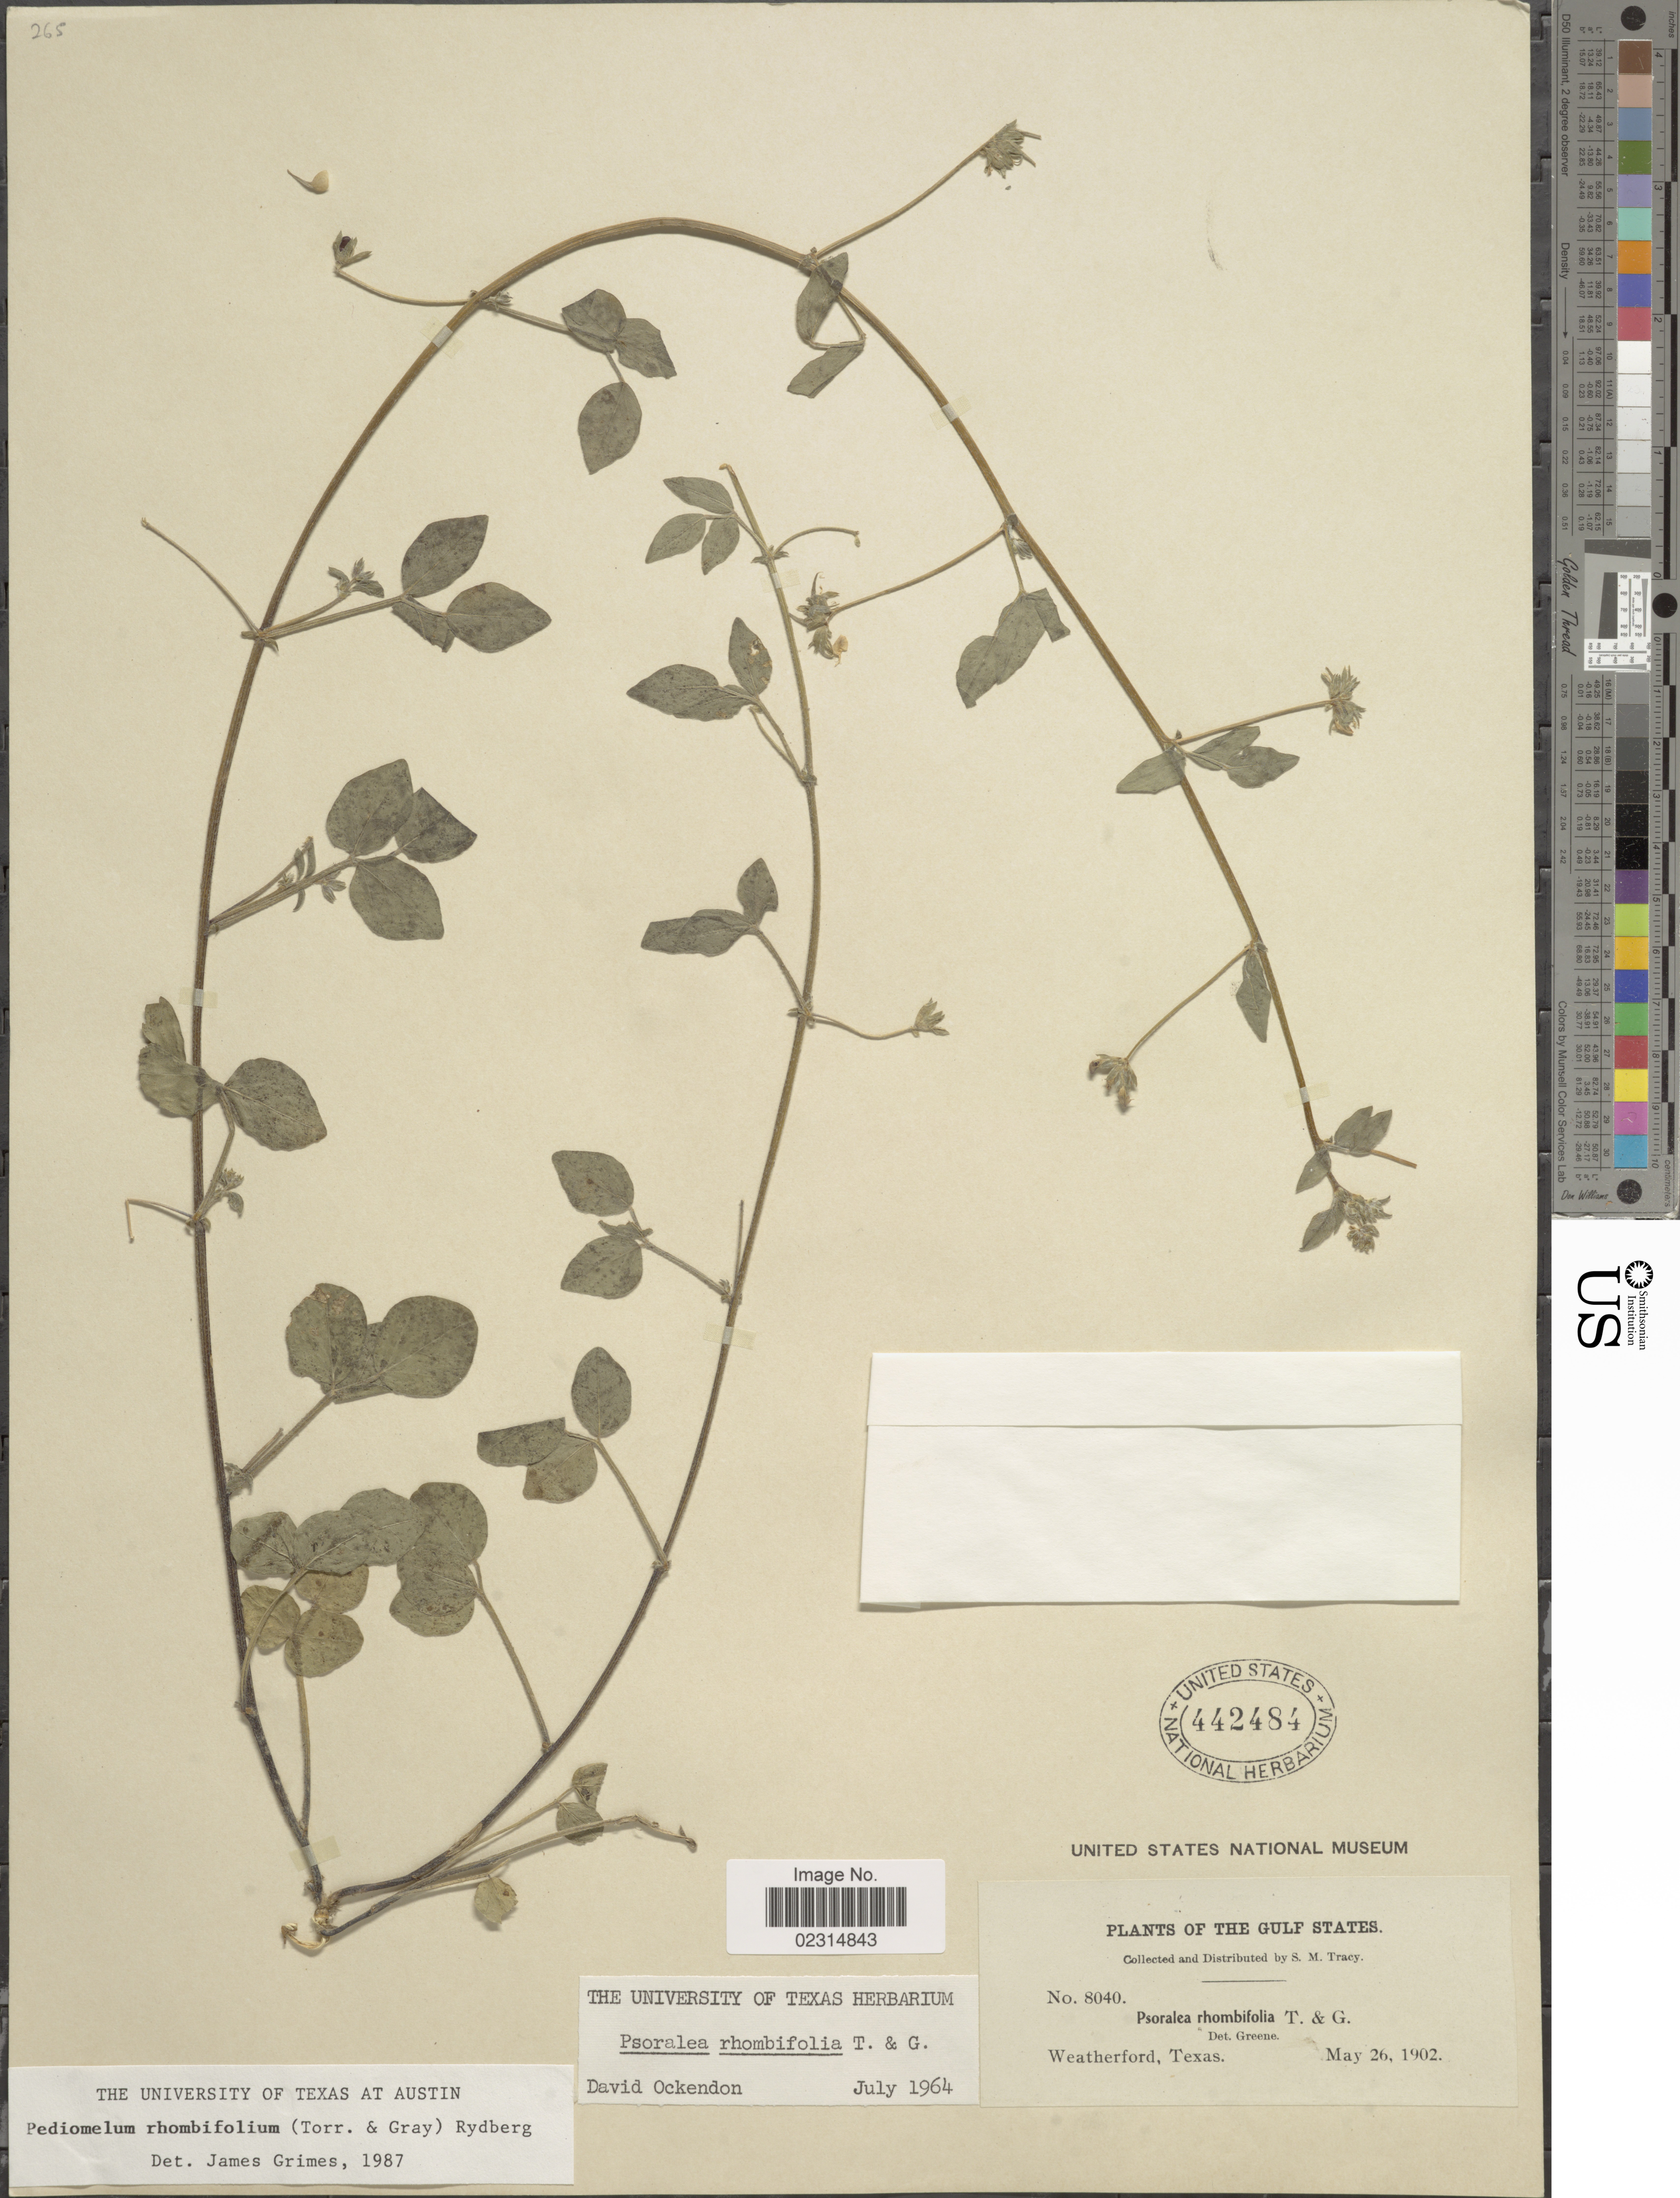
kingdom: Plantae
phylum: Tracheophyta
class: Magnoliopsida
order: Fabales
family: Fabaceae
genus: Pediomelum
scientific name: Pediomelum rhombifolium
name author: (Torr. & A. Gray) Rydb.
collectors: S. M. Tracy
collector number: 8040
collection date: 1902-05-26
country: United States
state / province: Texas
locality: The Gulf States, Weatherford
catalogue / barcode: US 442484